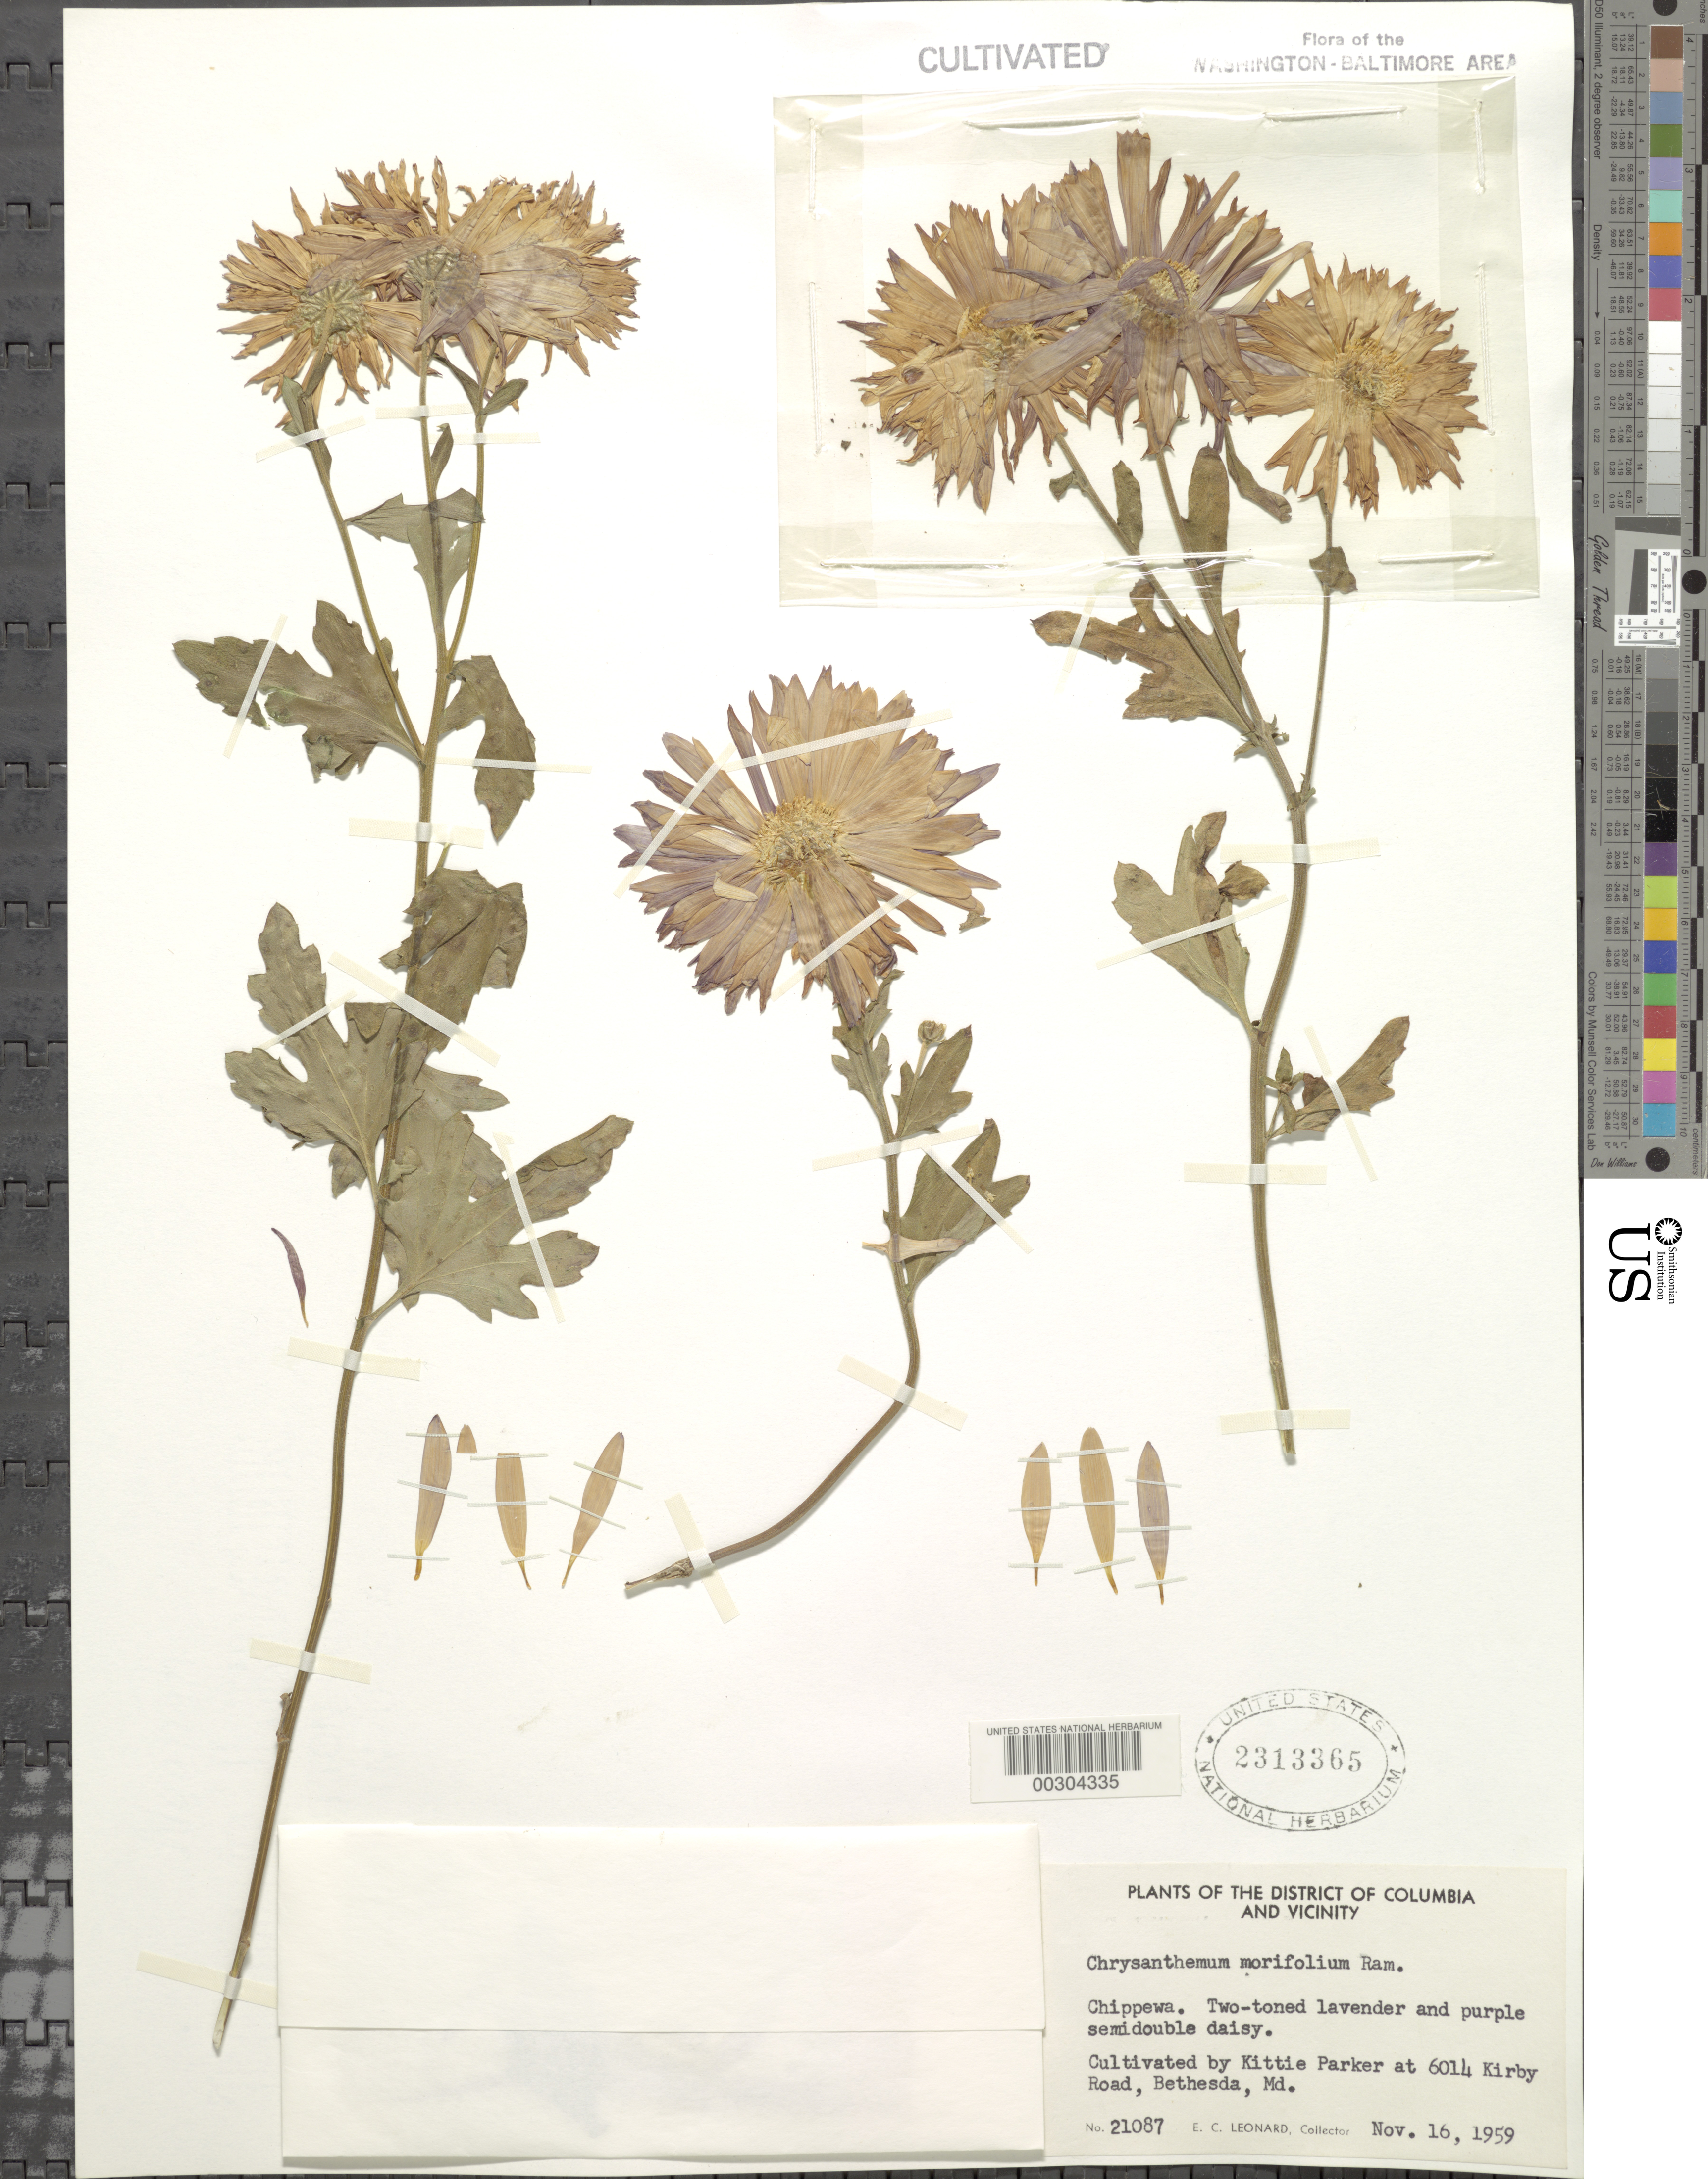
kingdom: Plantae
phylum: Tracheophyta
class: Magnoliopsida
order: Asterales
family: Asteraceae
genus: Chrysanthemum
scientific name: Chrysanthemum morifolium 'Chippewa'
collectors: E. C. Leonard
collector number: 21087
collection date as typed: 16 Nov 1959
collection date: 1959-11-16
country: United States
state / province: Maryland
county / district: Montgomery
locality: Bethesda, 6014 Kirby Rd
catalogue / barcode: US 2313365